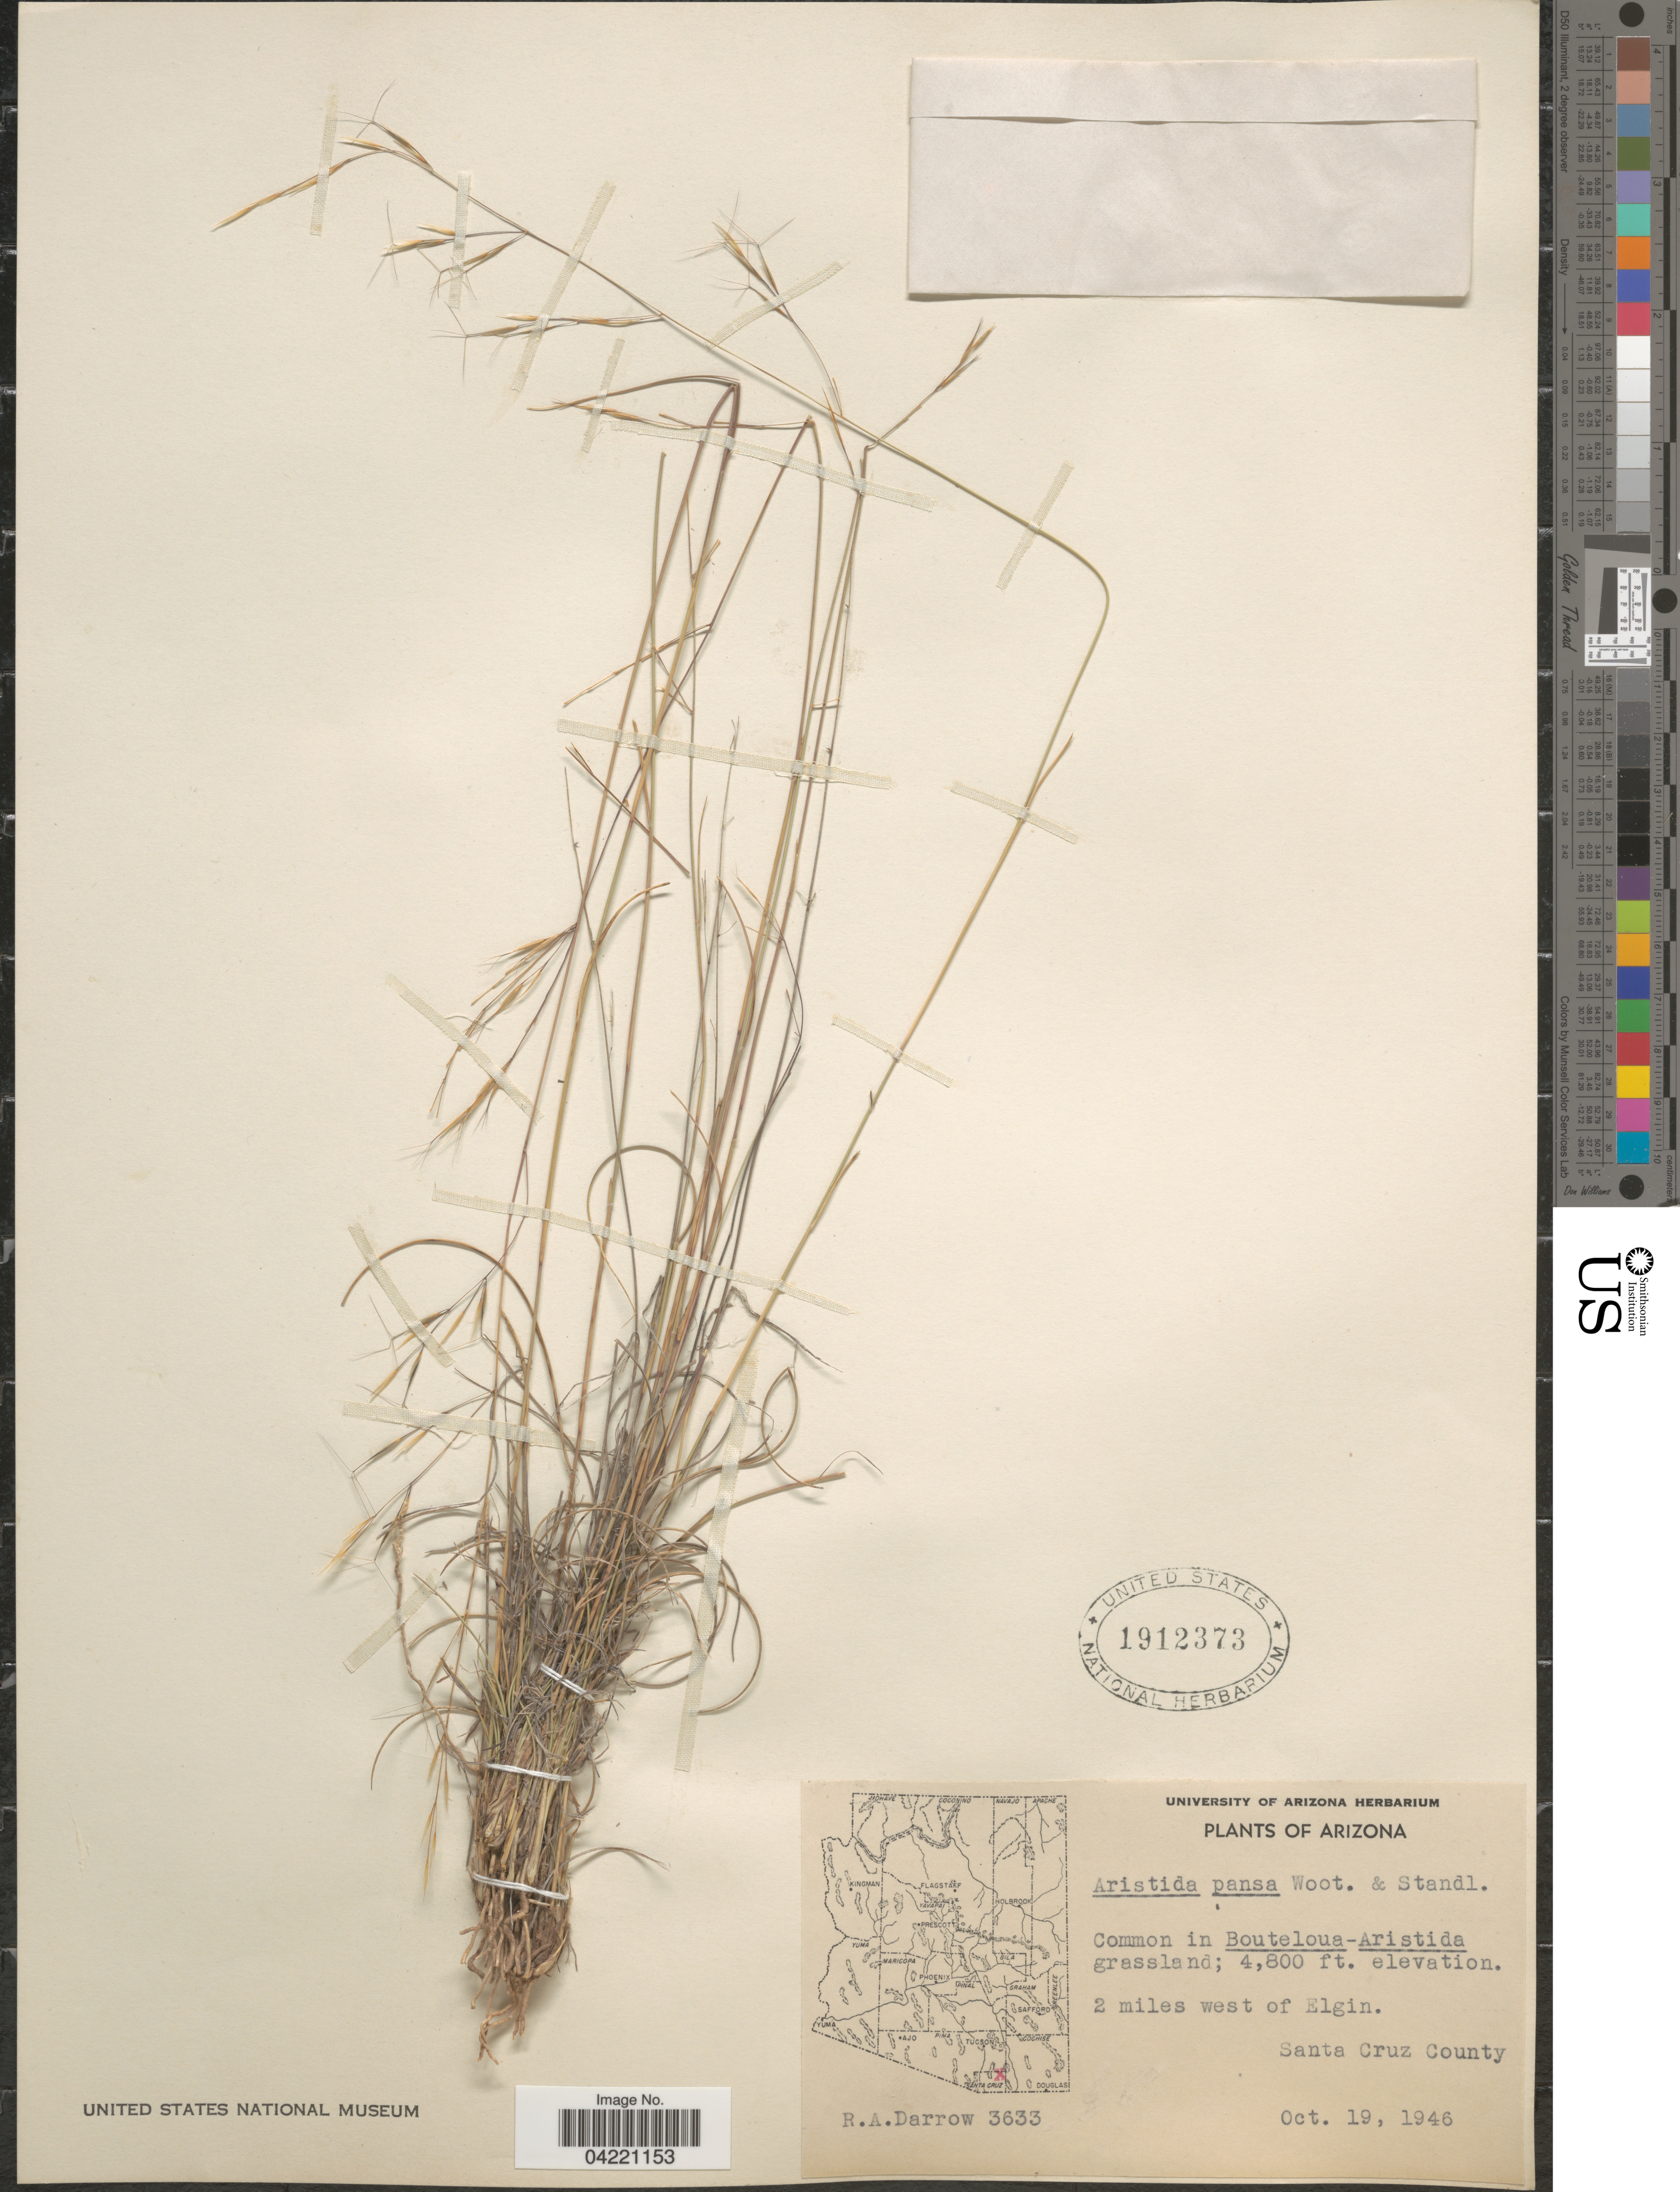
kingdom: Plantae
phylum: Tracheophyta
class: Liliopsida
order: Poales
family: Poaceae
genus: Aristida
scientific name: Aristida pansa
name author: Wooton & Standl.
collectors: R. A. Darrow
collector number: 3633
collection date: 1946-10-19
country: United States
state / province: Arizona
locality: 2 miles west of Elgin. Santa Cruz County.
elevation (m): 1463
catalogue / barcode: US 1912373